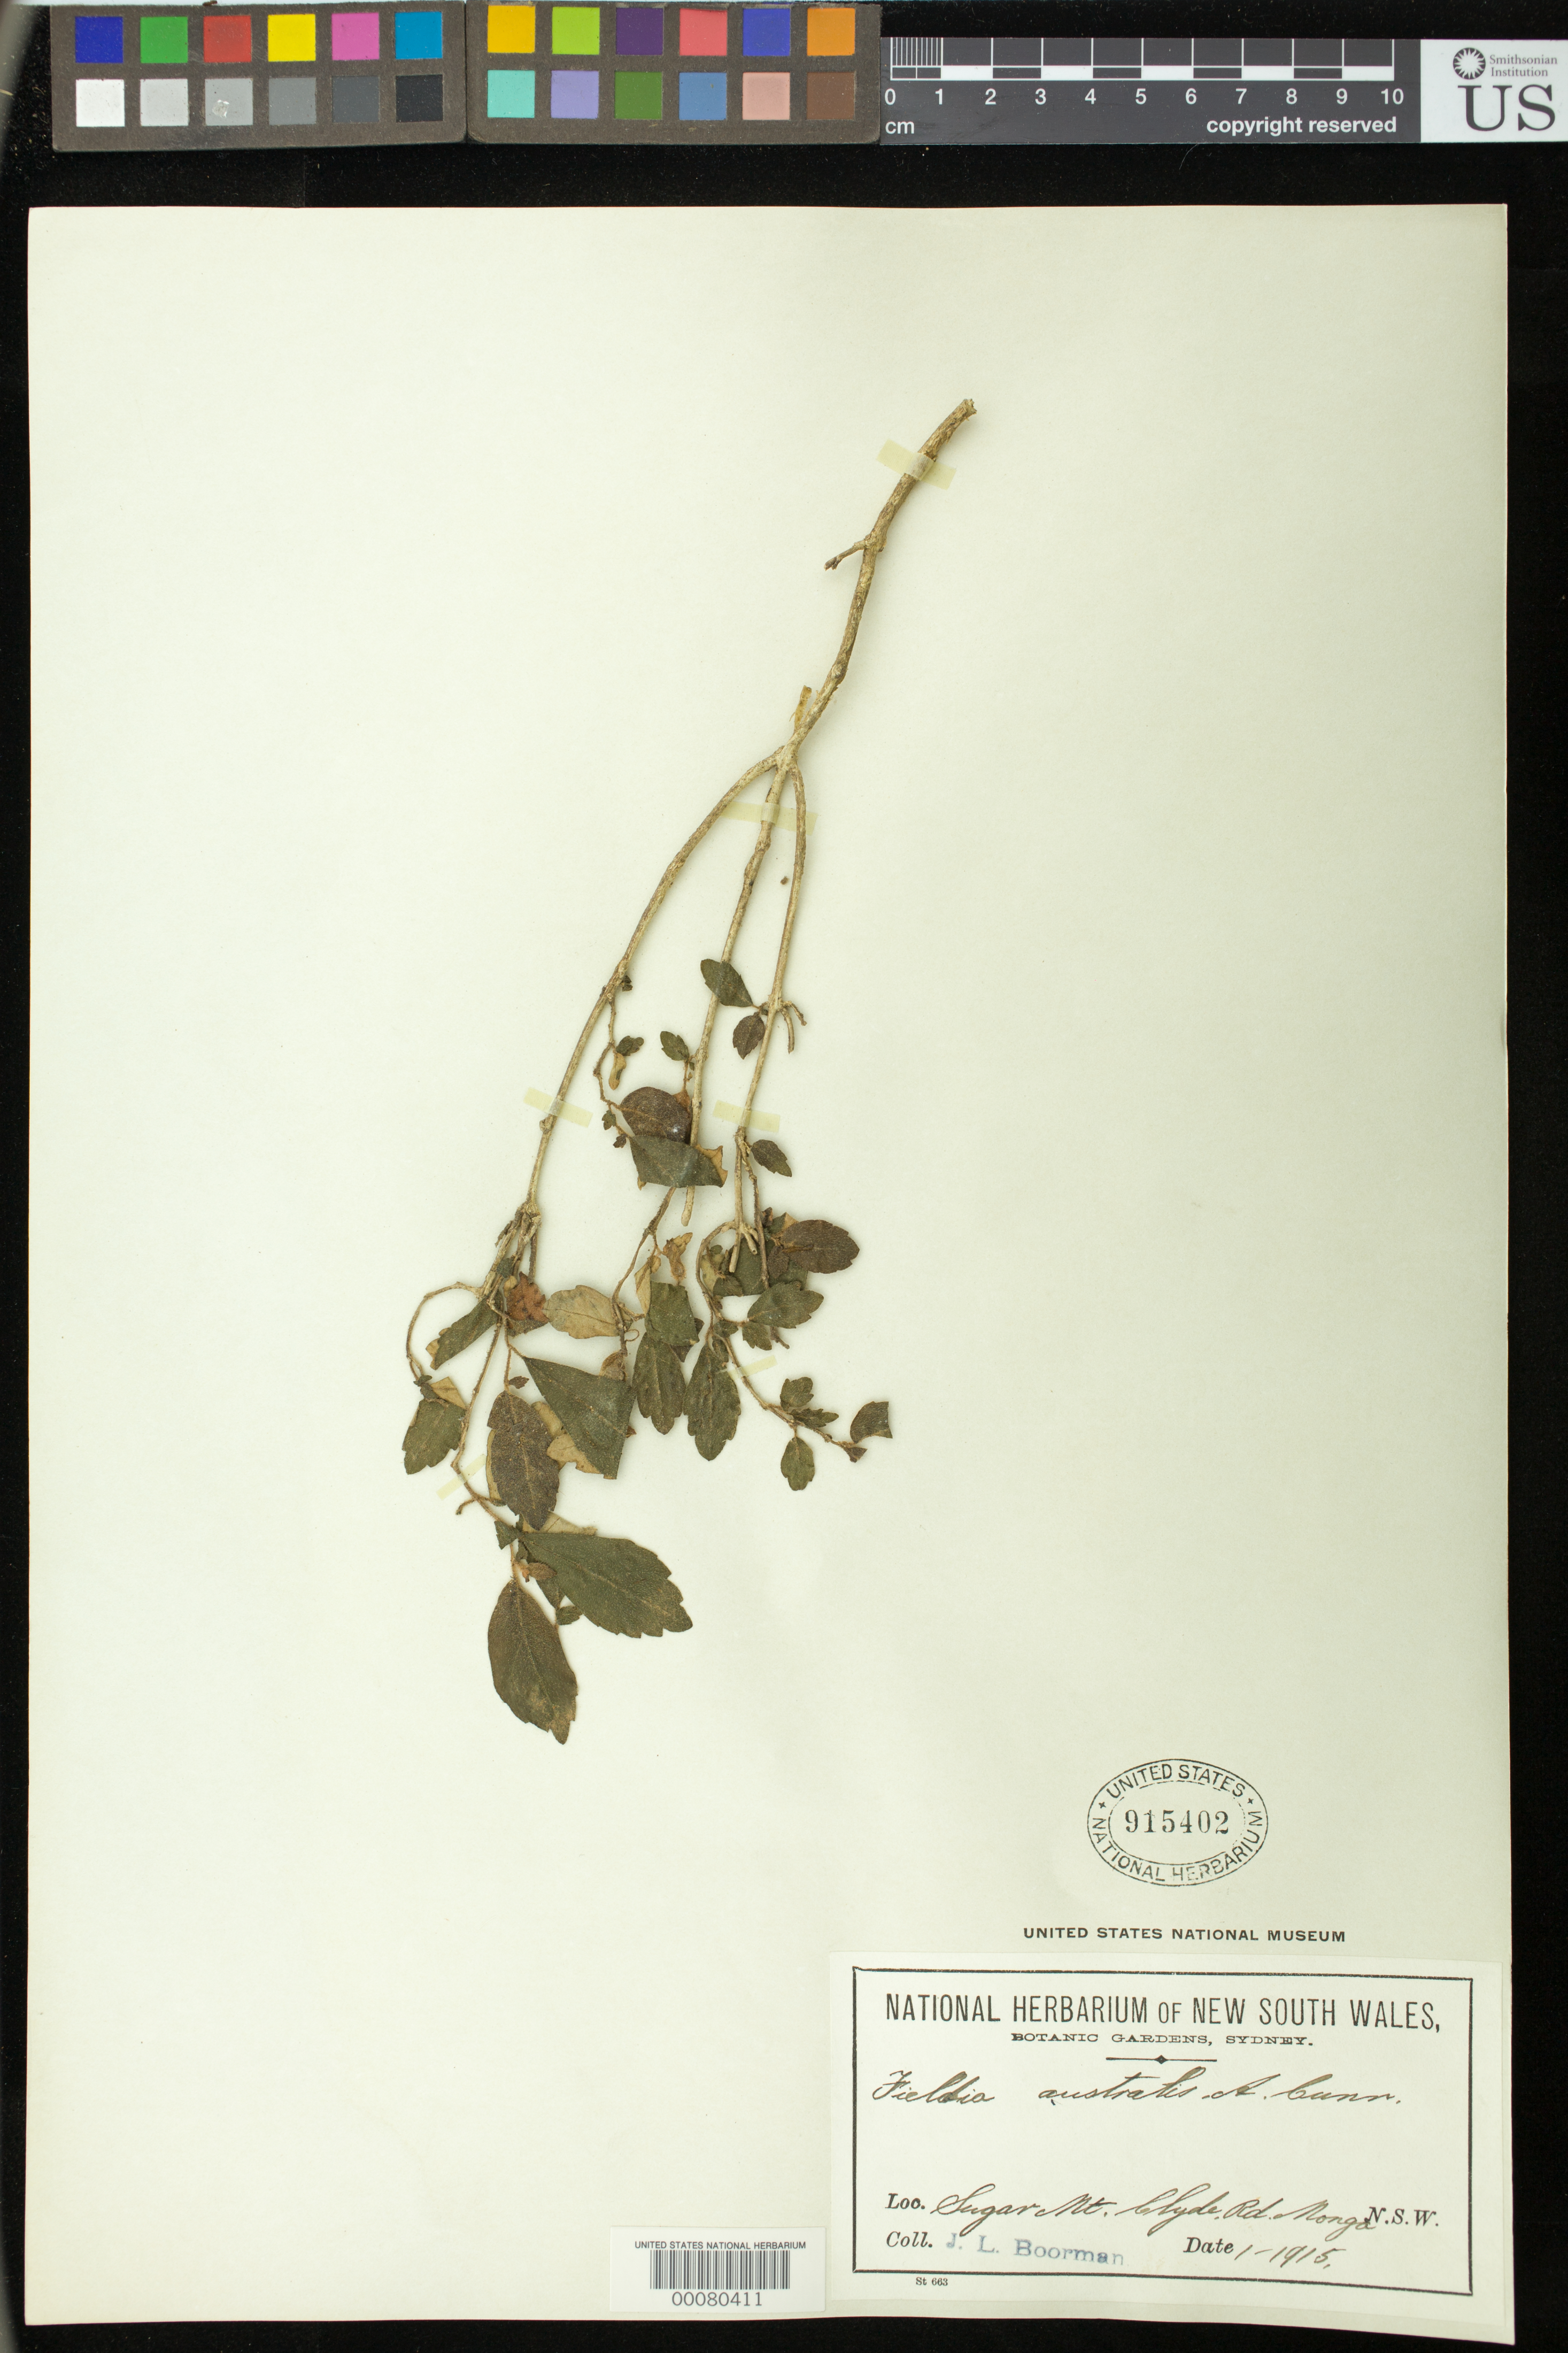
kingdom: Plantae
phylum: Tracheophyta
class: Magnoliopsida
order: Lamiales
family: Gesneriaceae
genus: Fieldia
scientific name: Fieldia australis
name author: A. Cunn.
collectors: J. Boorman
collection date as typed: Jan 1915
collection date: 1915-01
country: Australia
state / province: New South Wales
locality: Sugar mt, clyde rd monga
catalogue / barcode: US 915402